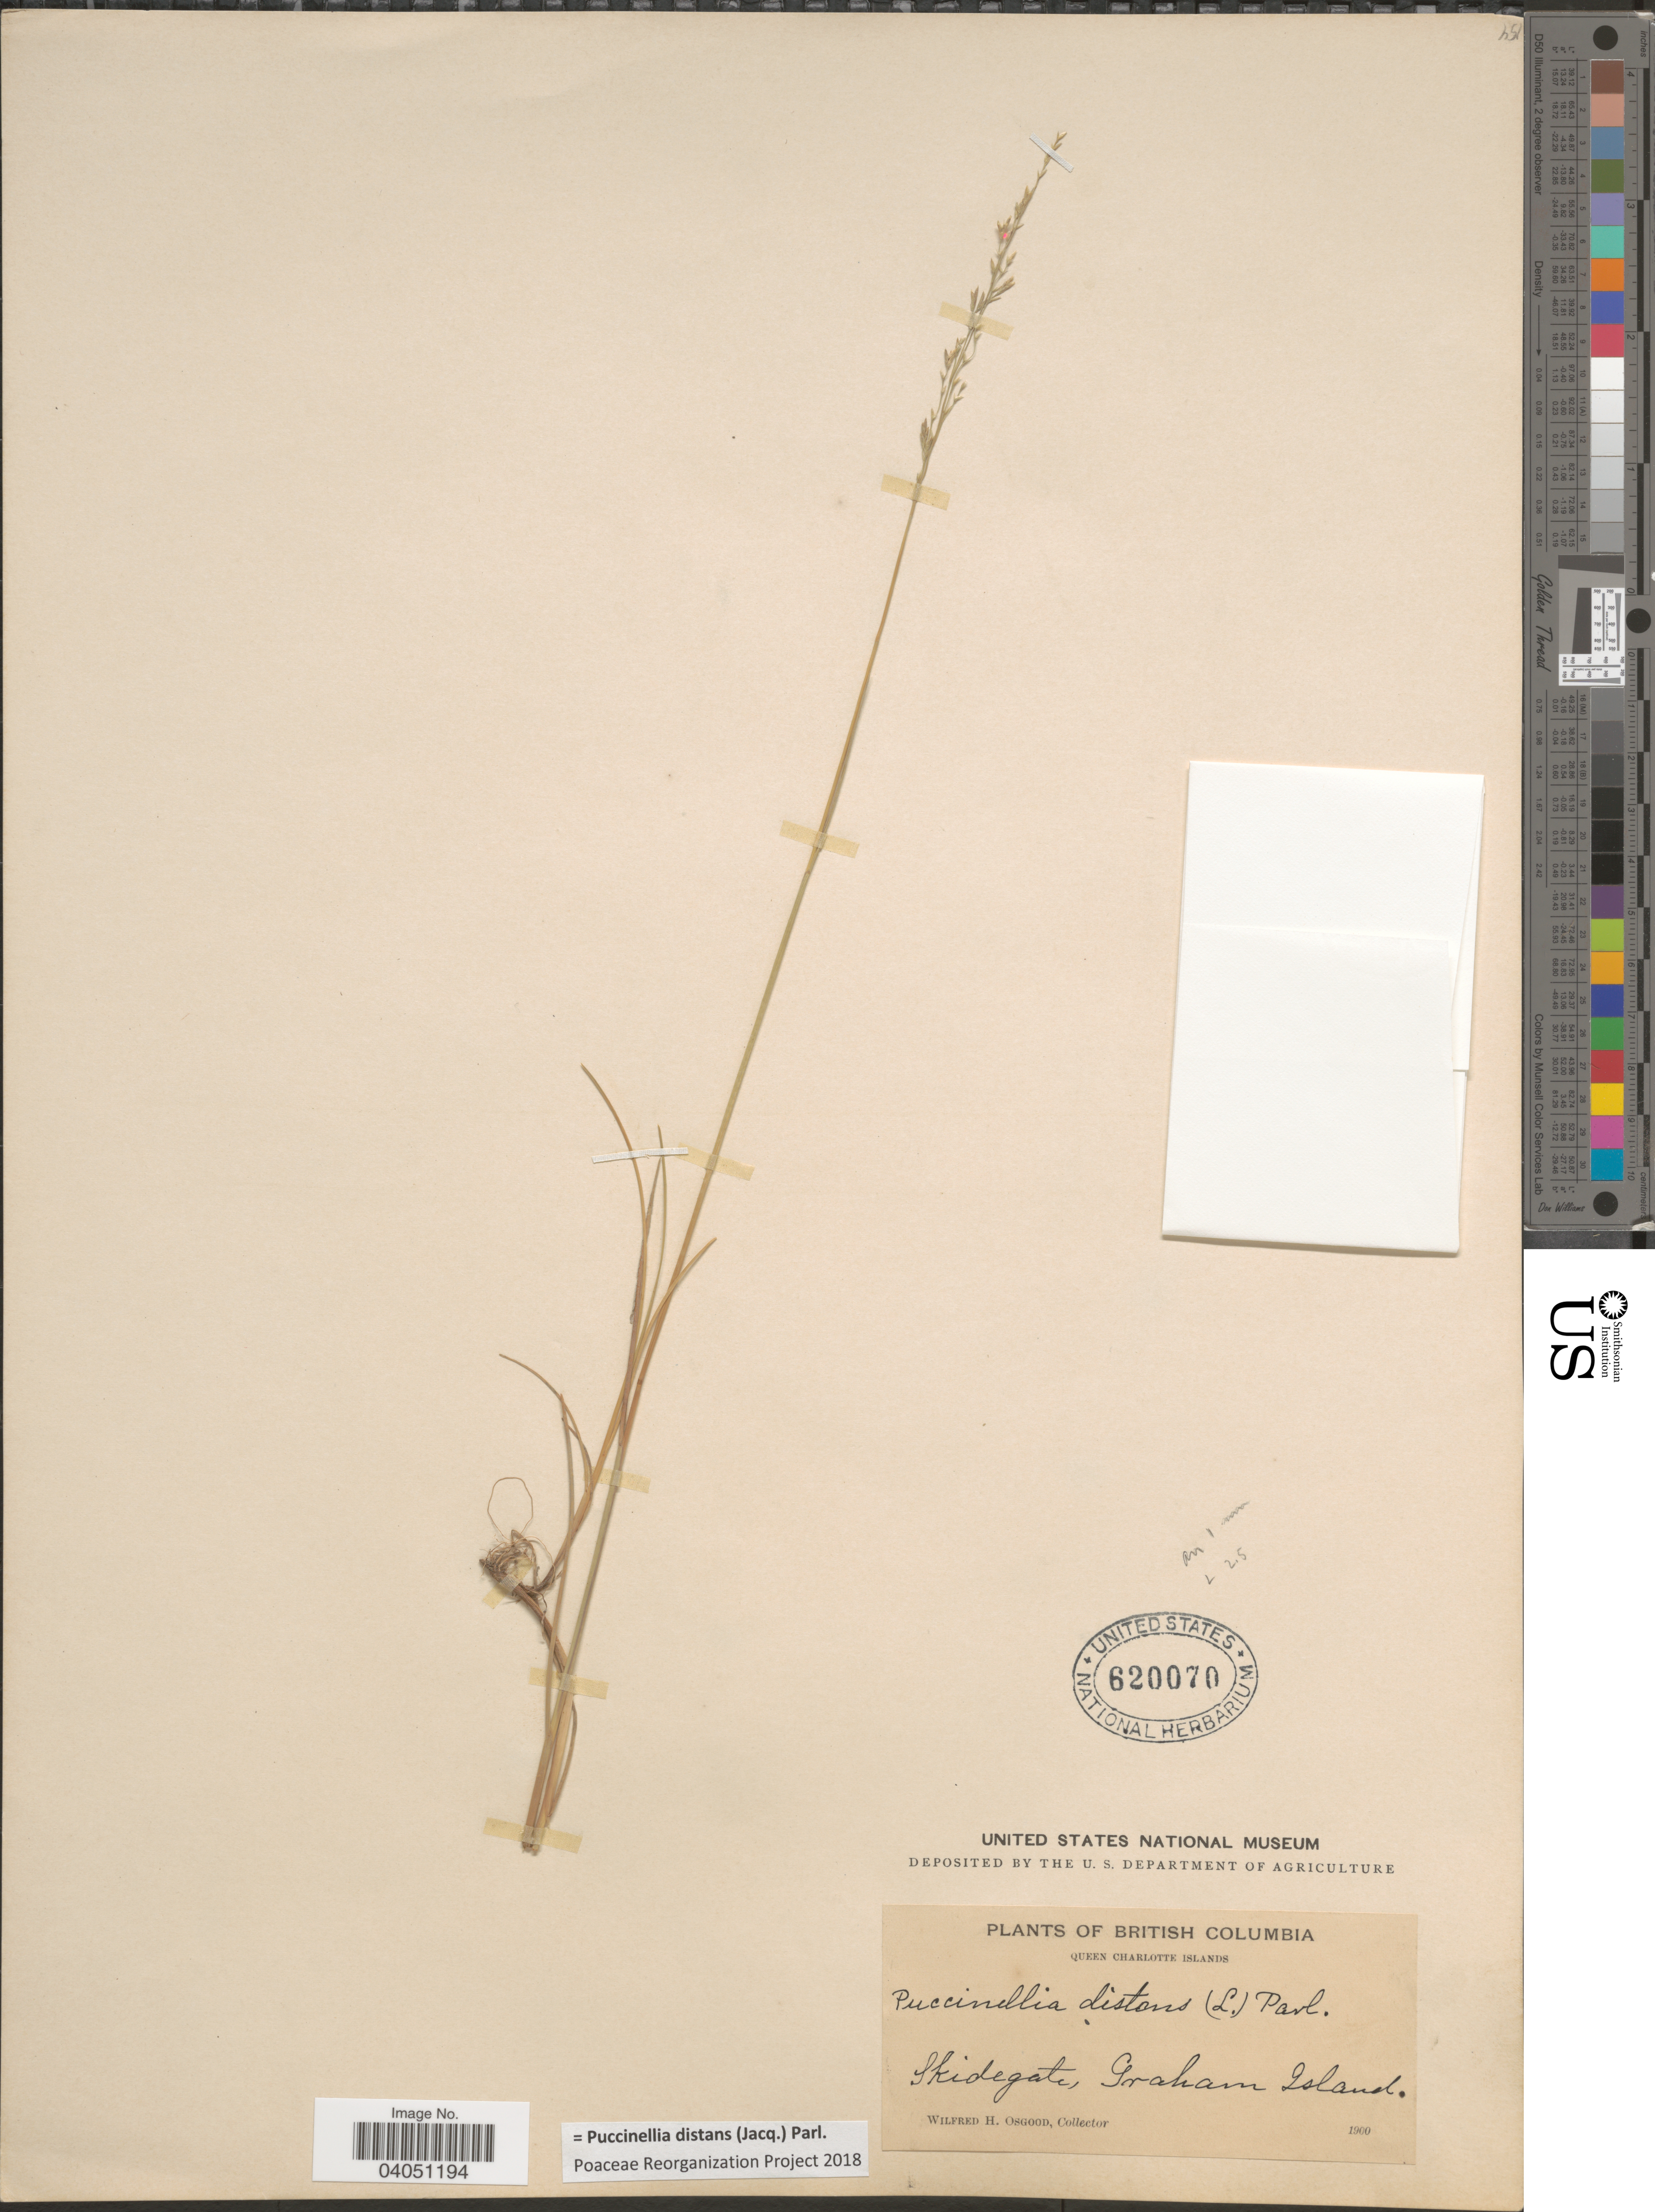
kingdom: Plantae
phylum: Tracheophyta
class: Liliopsida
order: Poales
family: Poaceae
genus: Puccinellia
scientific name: Puccinellia distans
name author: (Jacq.) Parl.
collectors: W. Osgood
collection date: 1900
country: Canada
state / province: British Columbia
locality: Queen Charlotte Islands. Skidegate, Graham Island.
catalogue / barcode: US 620070